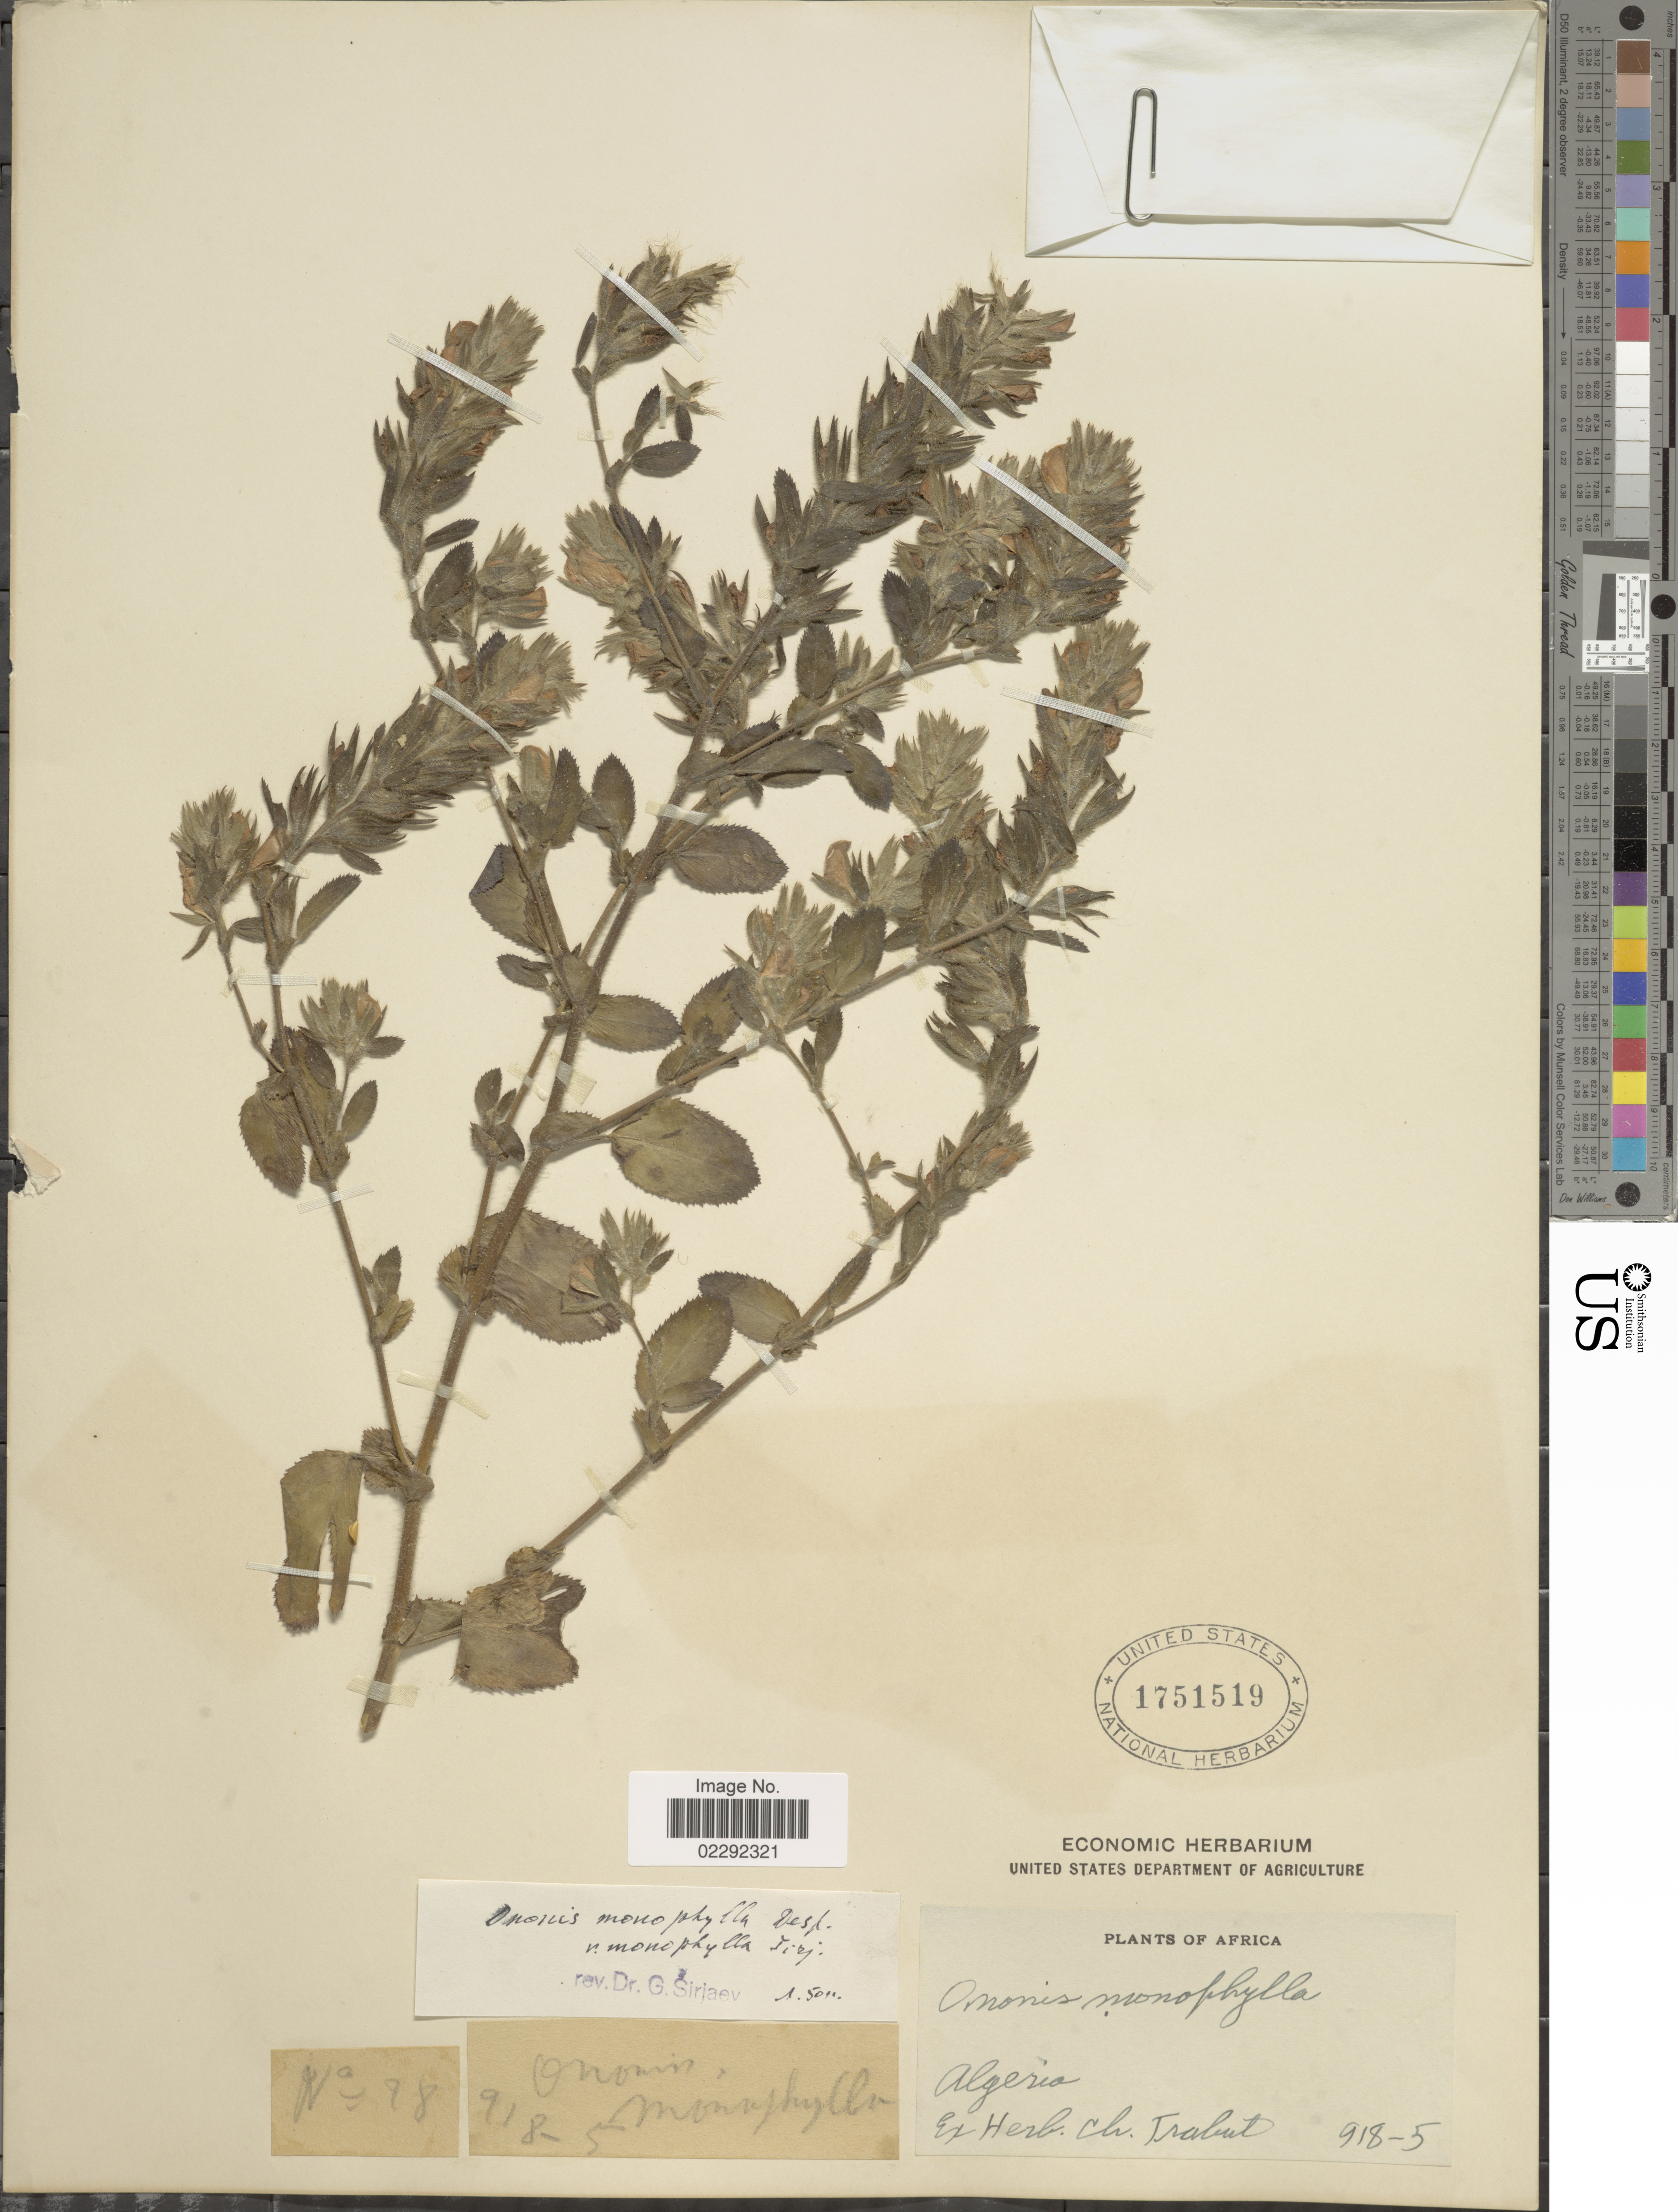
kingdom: Plantae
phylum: Tracheophyta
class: Magnoliopsida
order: Fabales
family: Fabaceae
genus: Ononis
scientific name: Ononis monophylla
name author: Desf.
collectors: Ex herb. Ch. Trabut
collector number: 28/918-5?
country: Algeria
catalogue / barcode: US 1751519